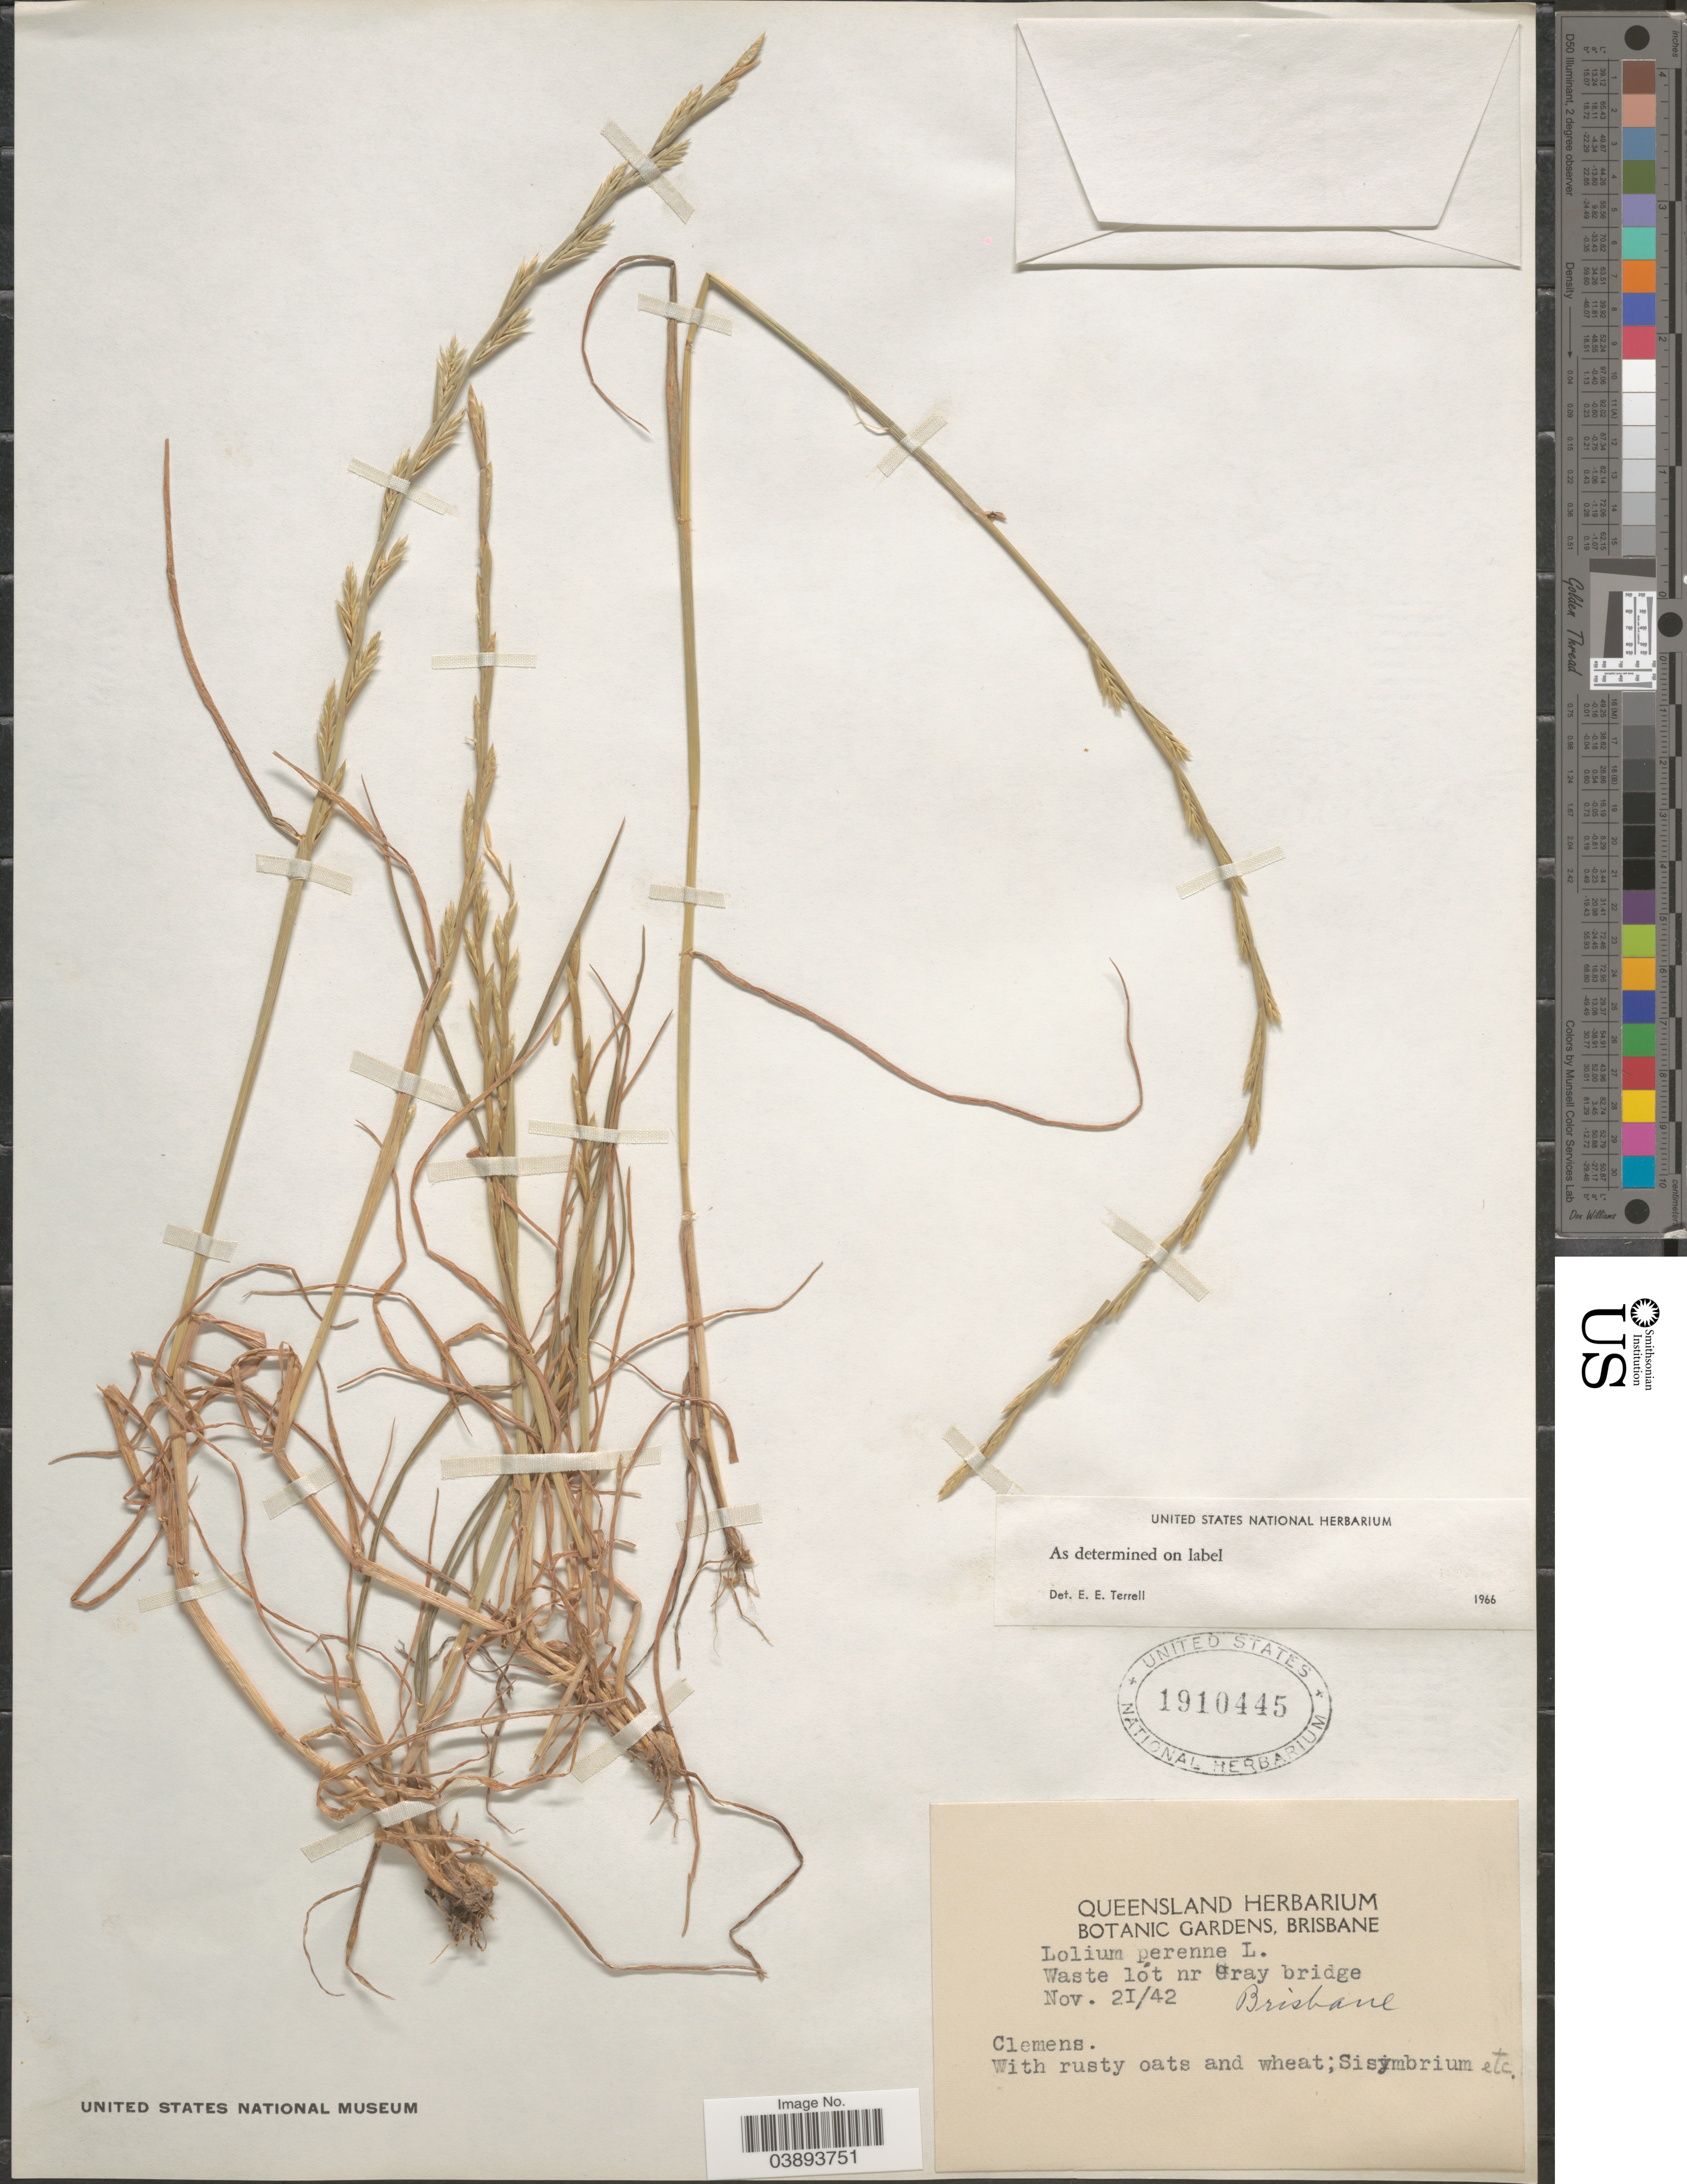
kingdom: Plantae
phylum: Tracheophyta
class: Liliopsida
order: Poales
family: Poaceae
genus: Lolium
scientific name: Lolium perenne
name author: L.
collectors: -. Clemens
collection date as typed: Transcribed d/m/y: 21/11/42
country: Australia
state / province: Queensland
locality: Waste lot nr Gray bridge. Brisbane.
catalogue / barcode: US 1910445